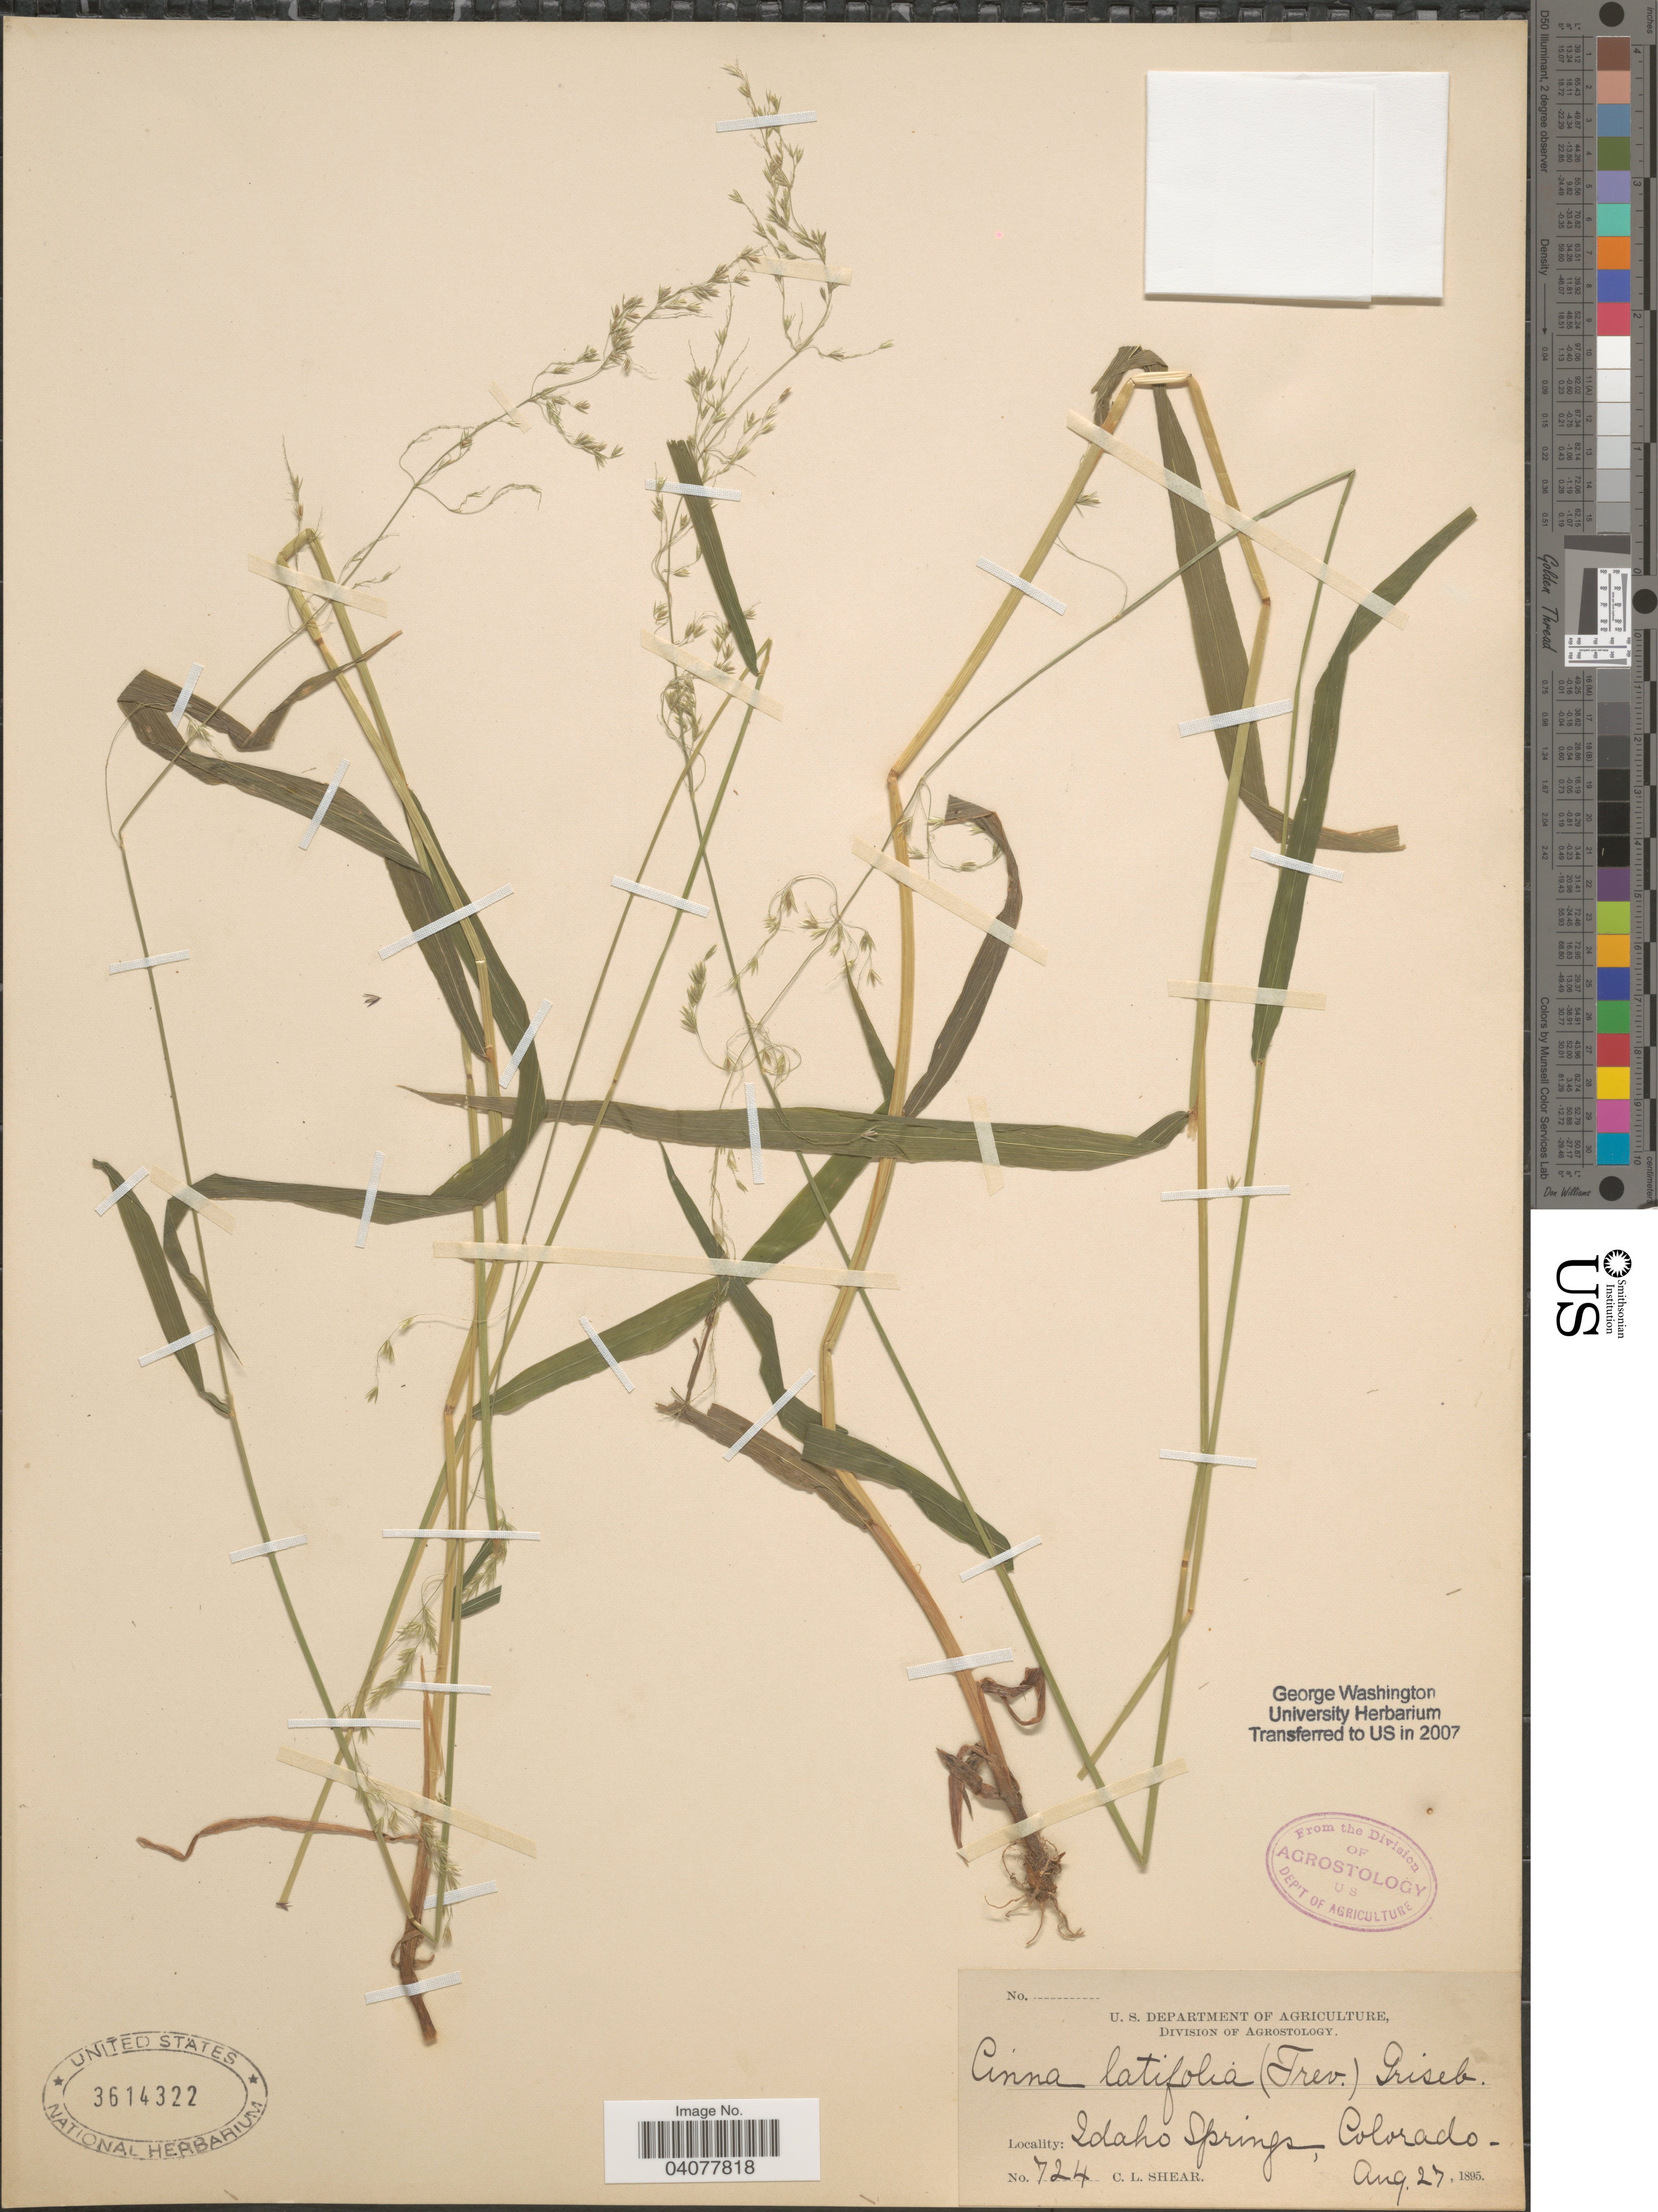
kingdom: Plantae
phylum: Tracheophyta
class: Liliopsida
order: Poales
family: Poaceae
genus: Cinna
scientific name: Cinna latifolia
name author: (Trevir. ex Goeppert) Griseb.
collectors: C. L. Shear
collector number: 724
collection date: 1895-08-27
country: United States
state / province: Colorado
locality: Idaho Springs.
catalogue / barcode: US 3614322